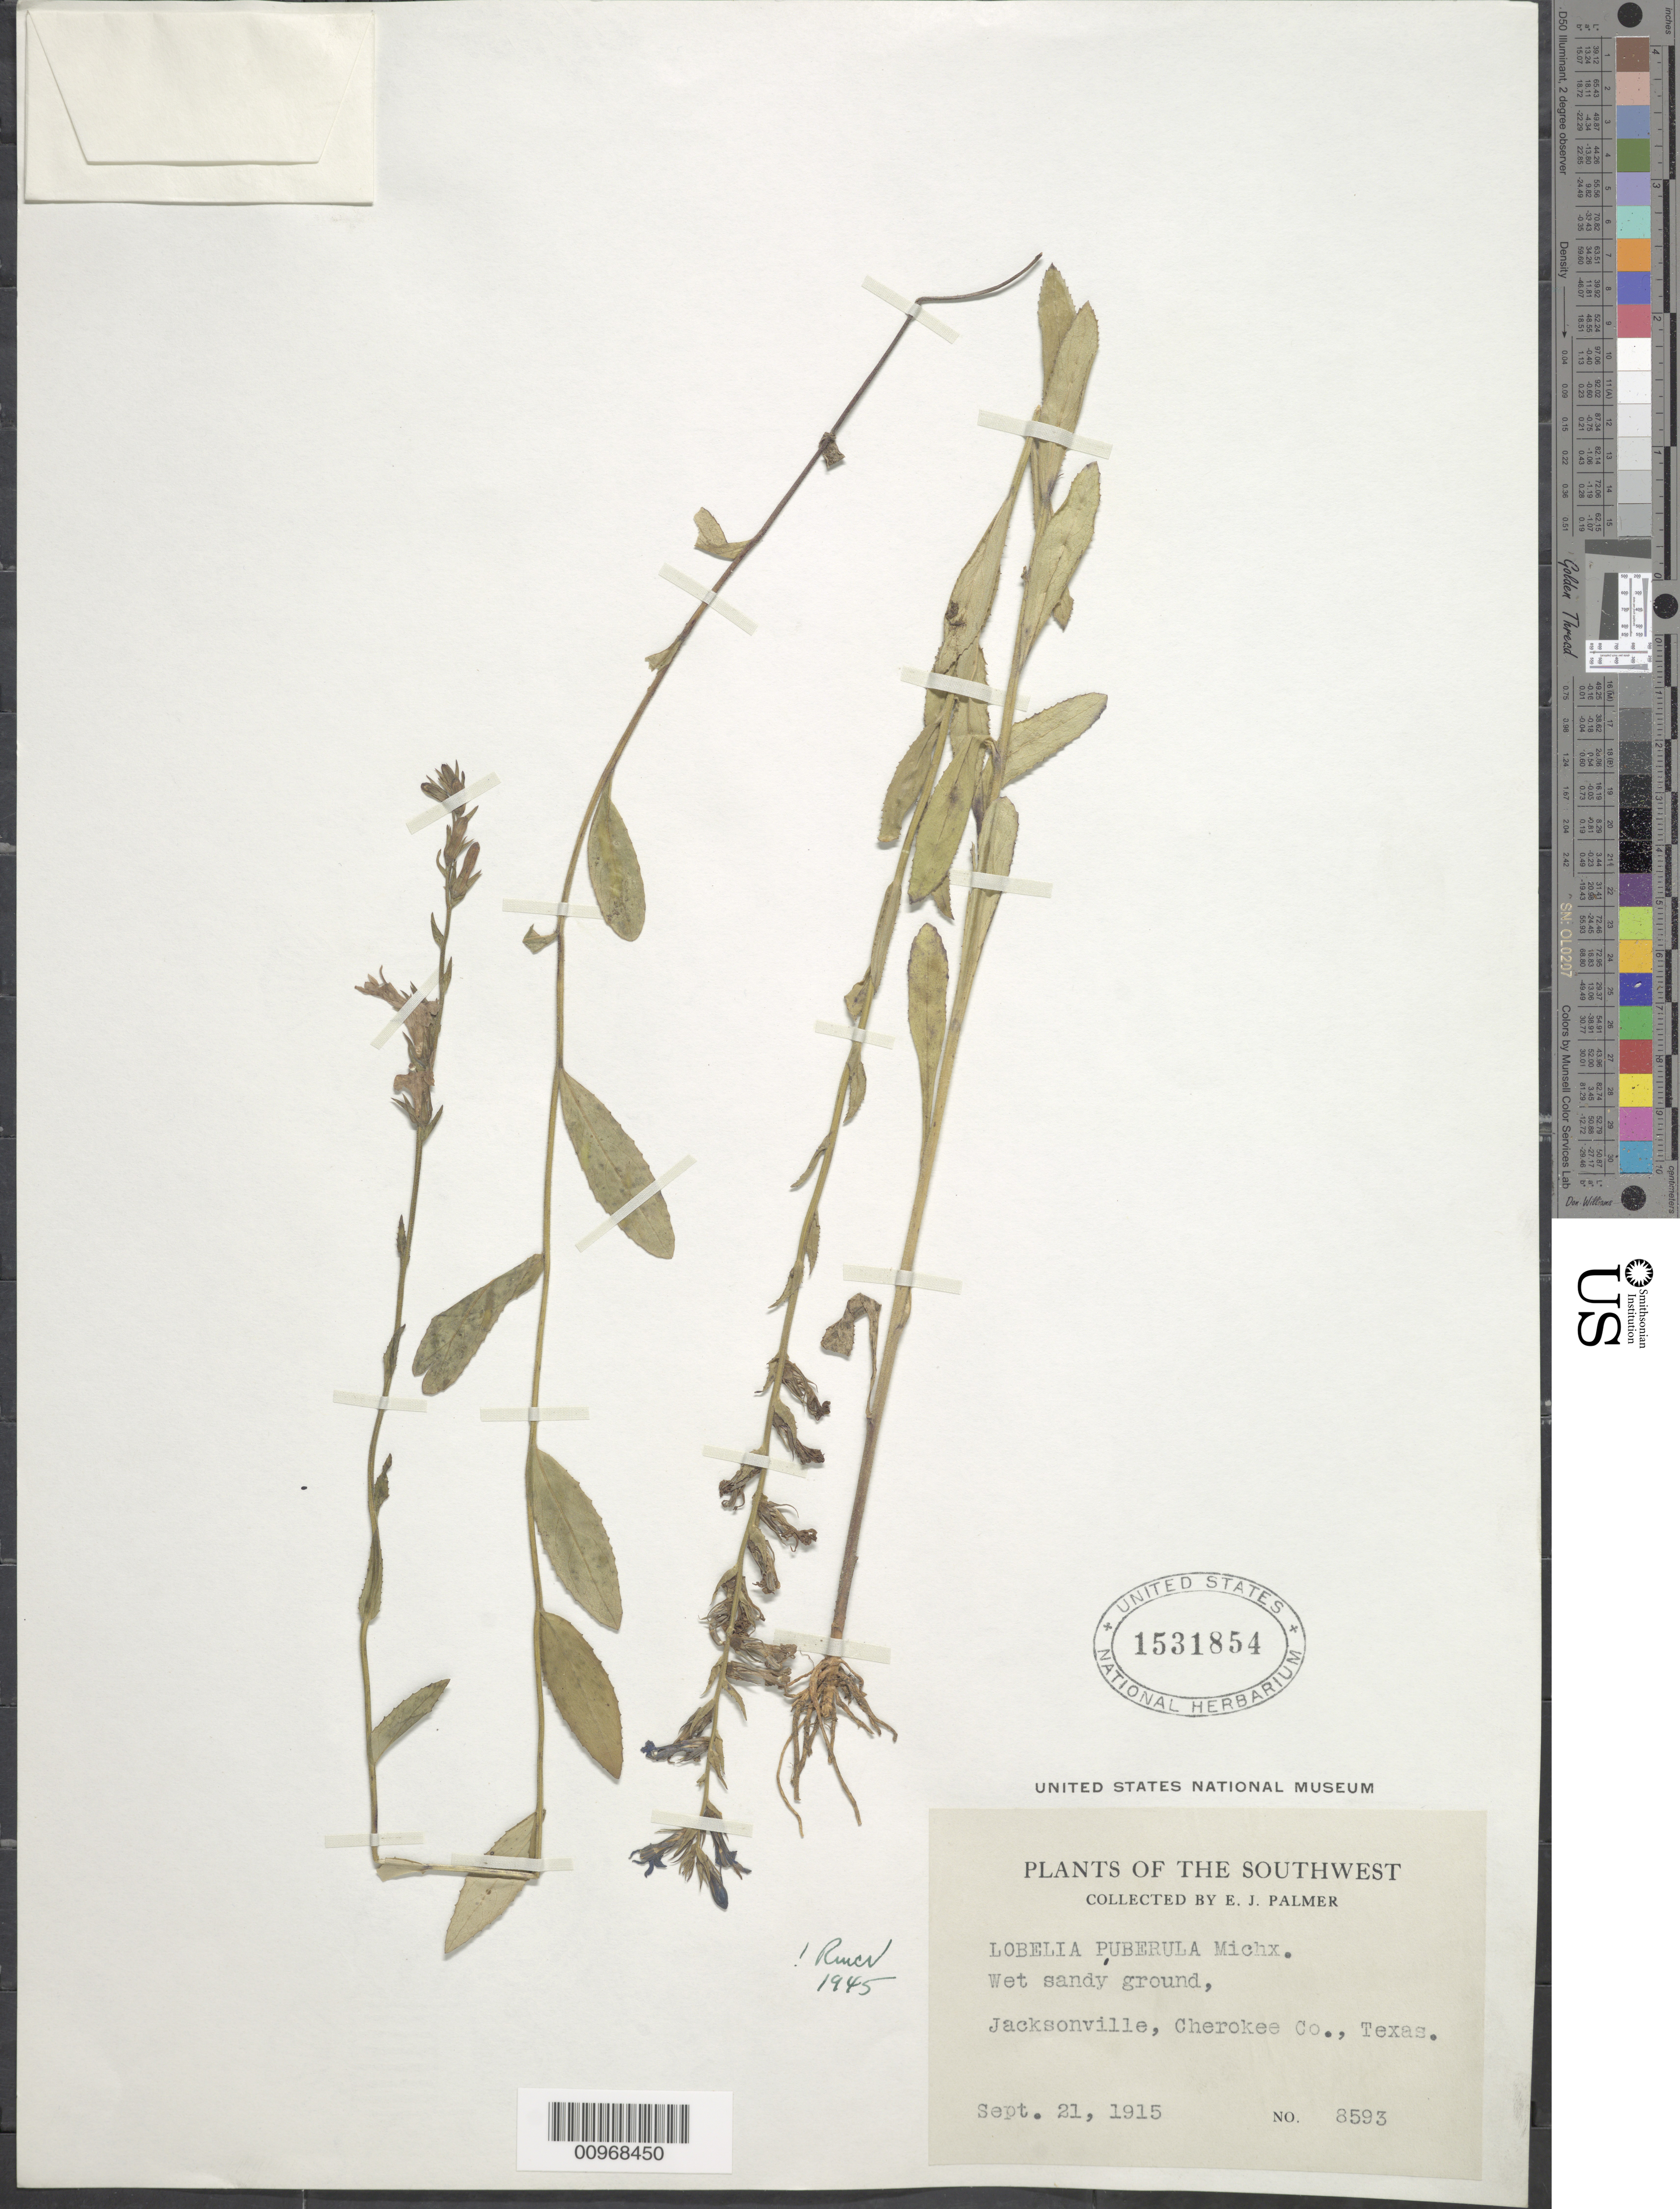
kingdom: Plantae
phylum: Tracheophyta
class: Magnoliopsida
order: Asterales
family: Campanulaceae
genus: Lobelia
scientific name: Lobelia puberula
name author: Michx.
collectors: E. J. Palmer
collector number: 8593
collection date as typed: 21 Sep 1915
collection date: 1915-09-21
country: United States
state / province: Texas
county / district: Cherokee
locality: Jacksonville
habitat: wet sandy ground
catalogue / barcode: US 1531854